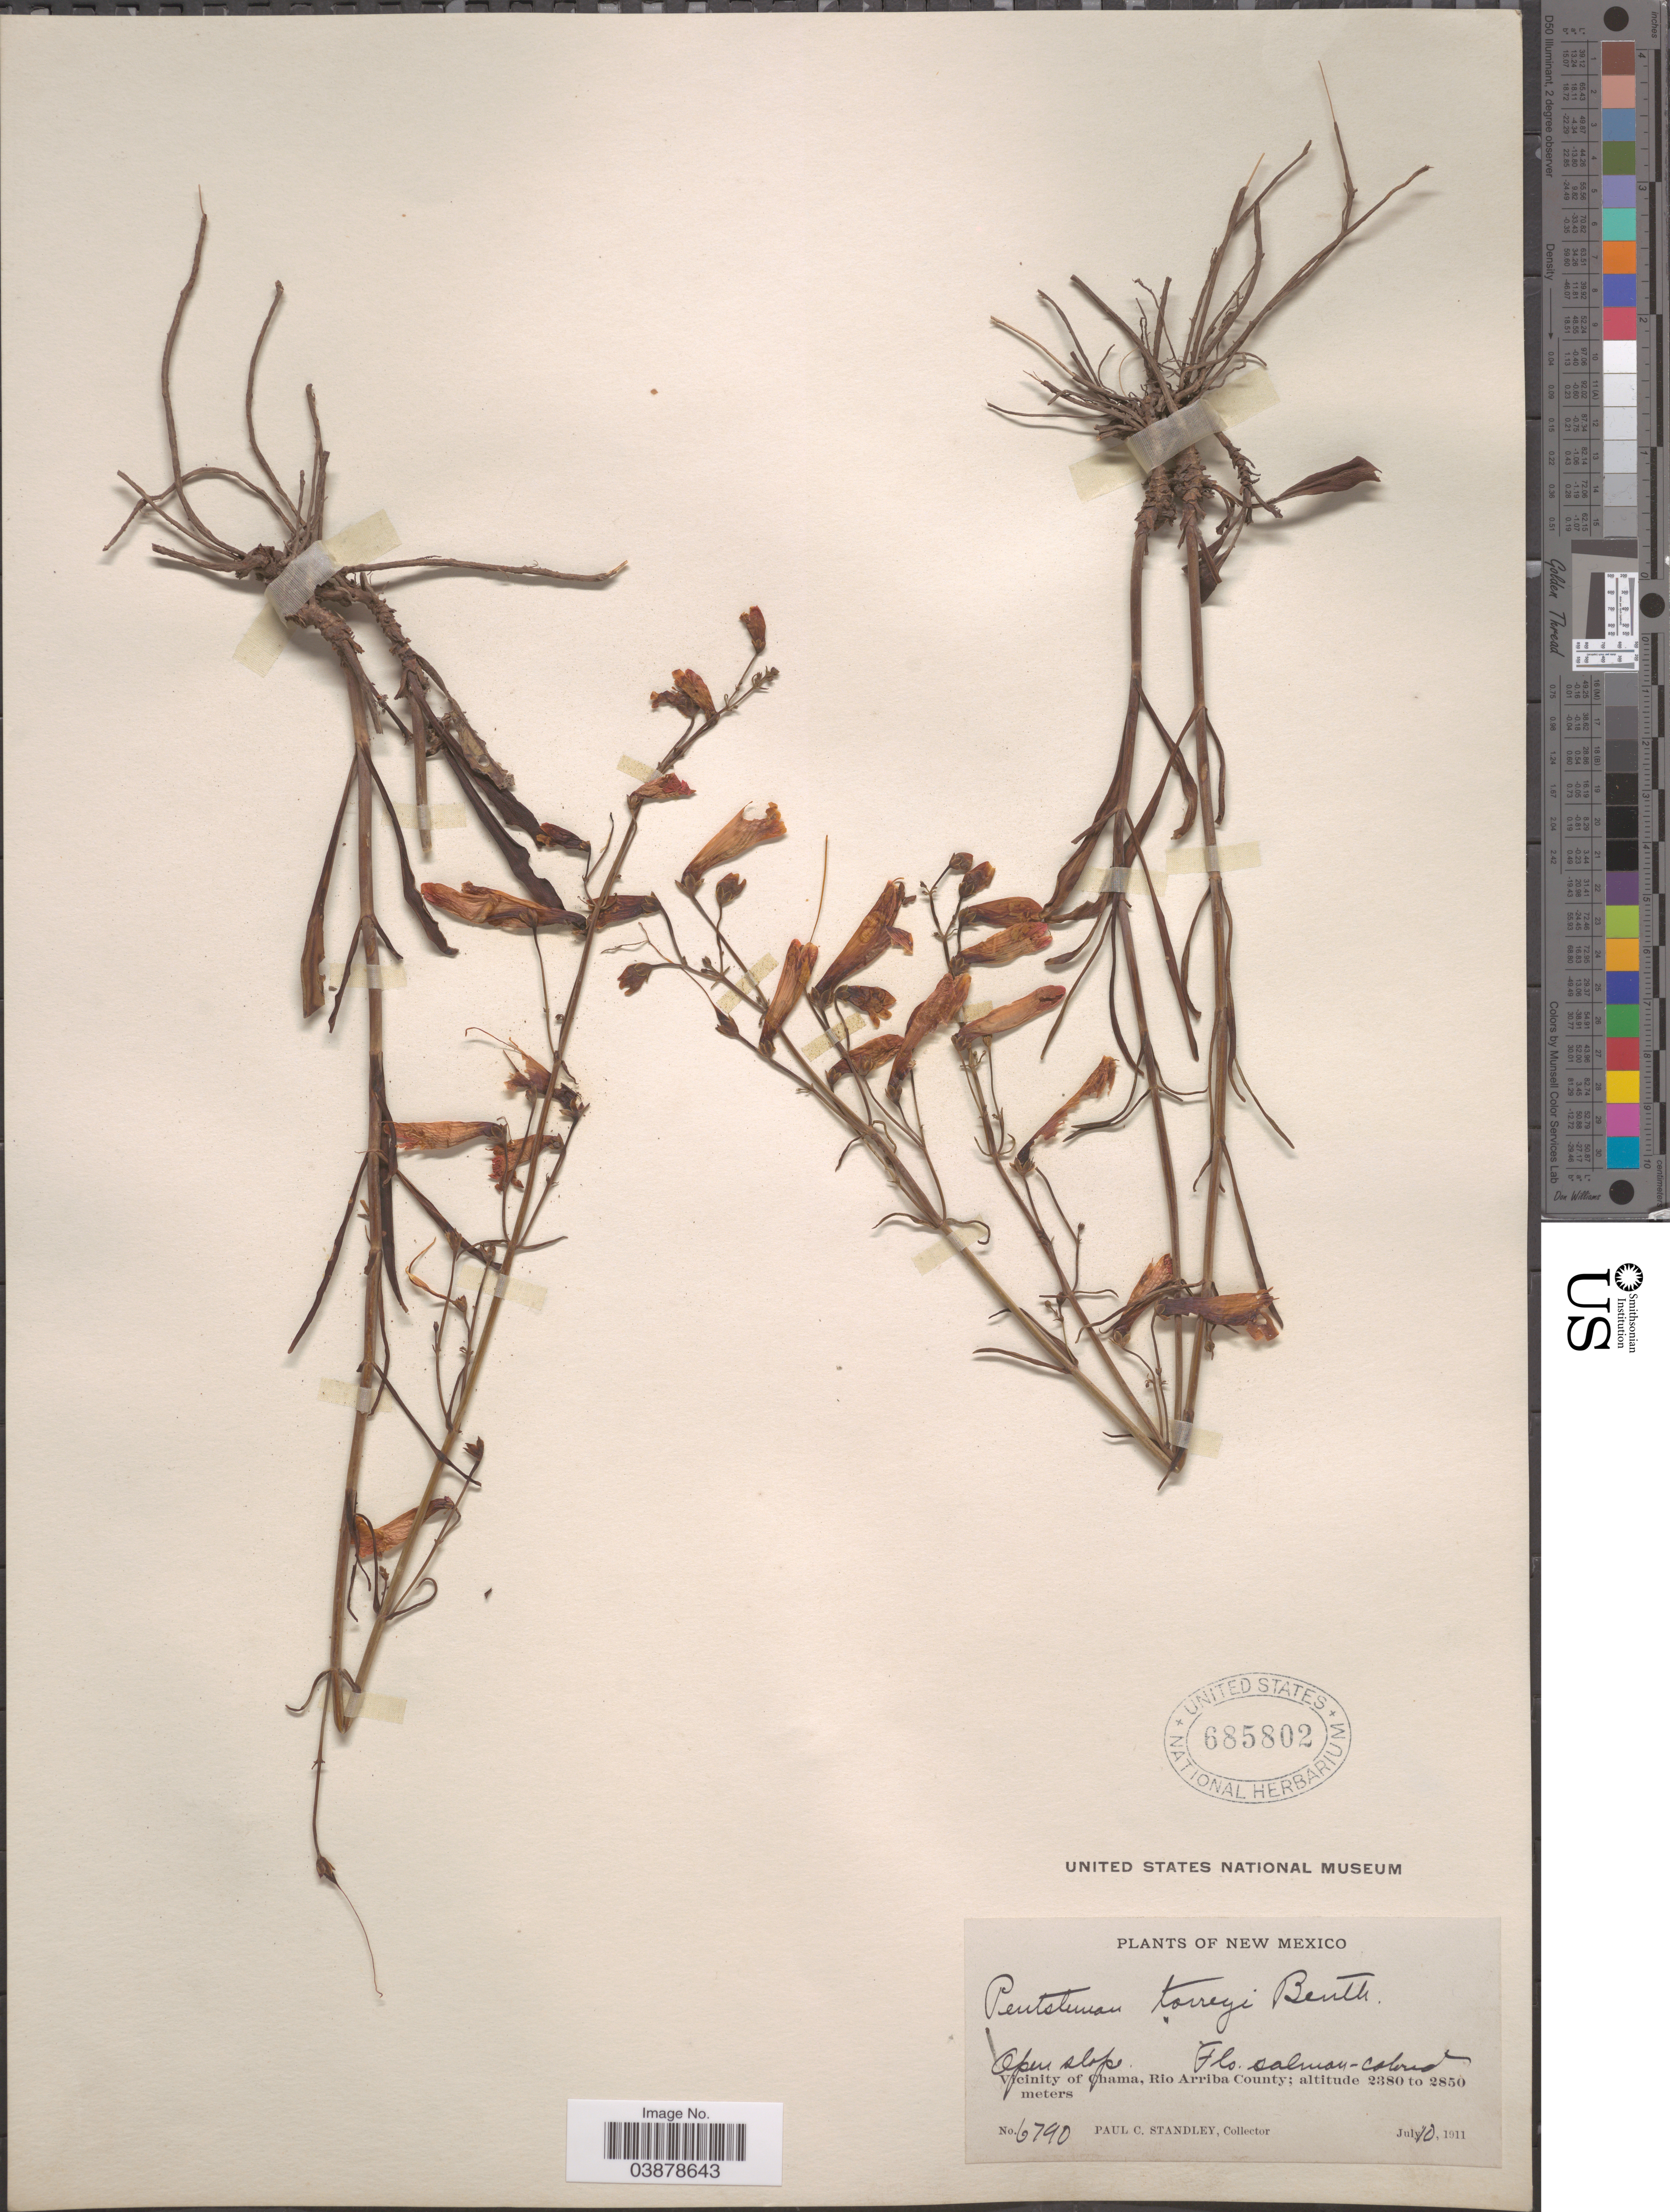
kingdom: Plantae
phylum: Tracheophyta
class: Magnoliopsida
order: Lamiales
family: Plantaginaceae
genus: Penstemon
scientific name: Penstemon torreyi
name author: Benth.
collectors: P. C. Standley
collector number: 6790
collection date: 1911-07-10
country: United States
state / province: New Mexico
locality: Vicinity of Chama, Rio Arriba County.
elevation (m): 2380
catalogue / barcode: US 685802